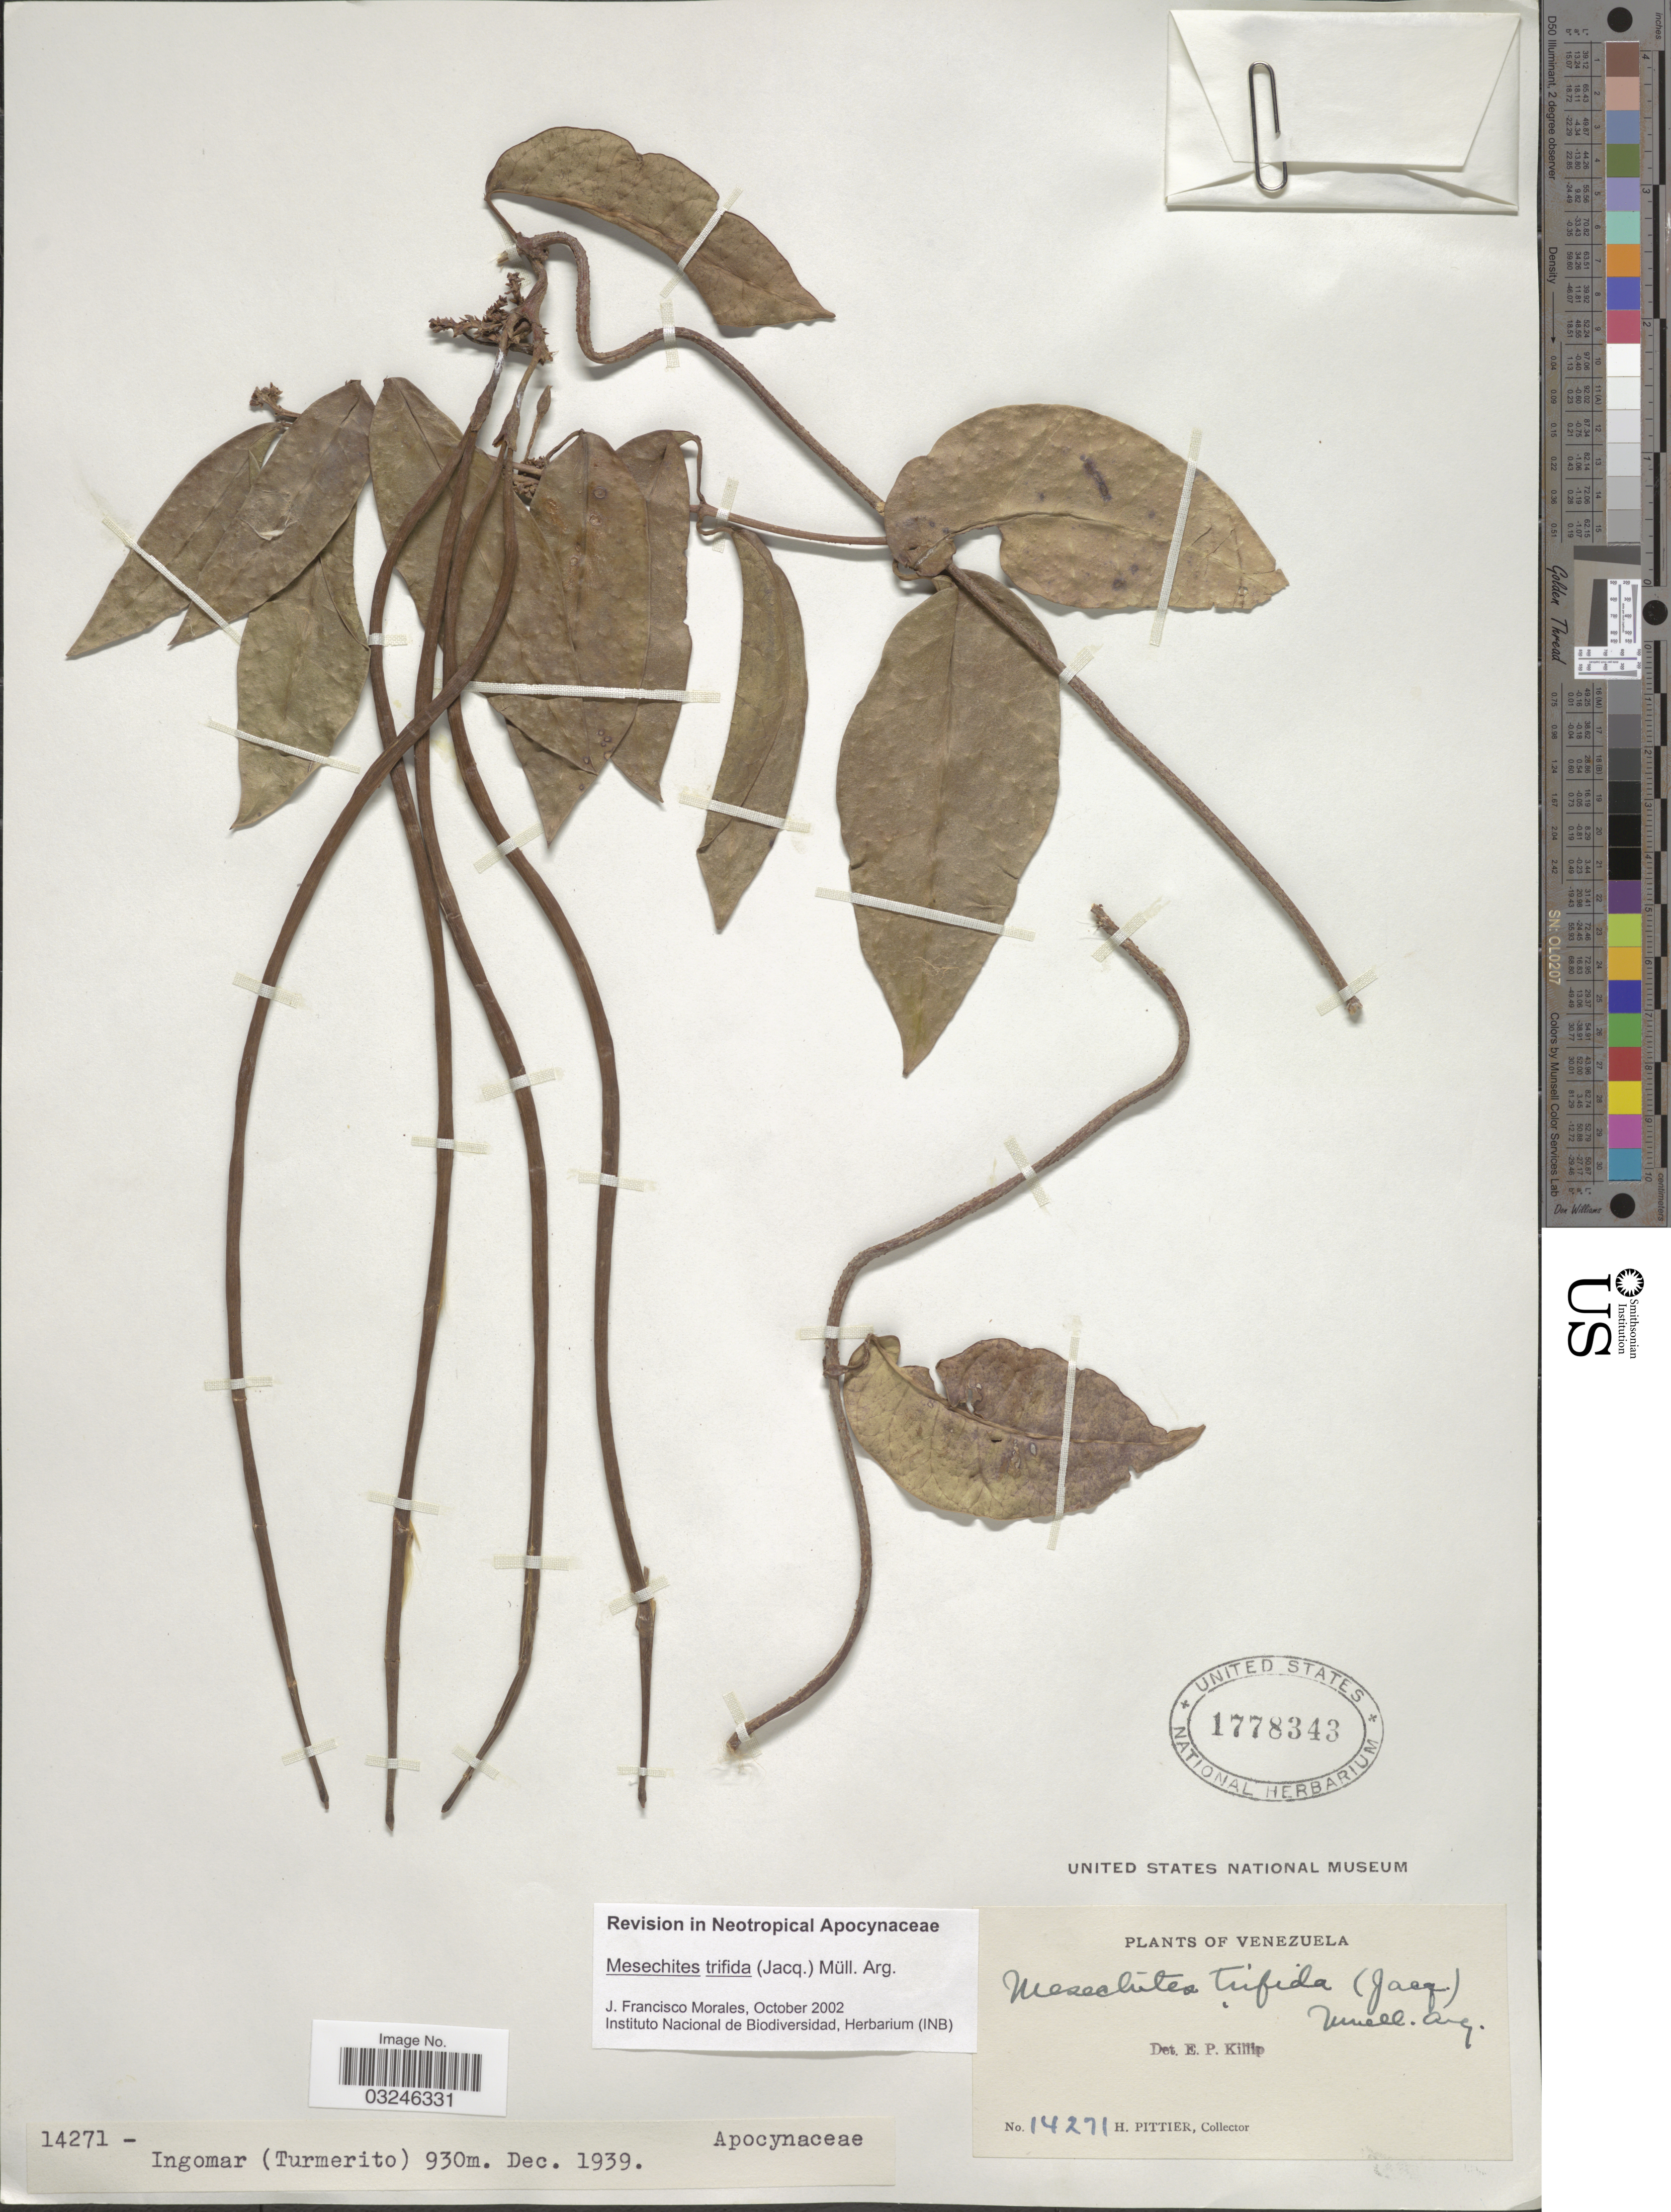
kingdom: Plantae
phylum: Tracheophyta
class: Magnoliopsida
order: Gentianales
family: Apocynaceae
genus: Mesechites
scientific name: Mesechites trifidus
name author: (Jacq.) Müll. Arg.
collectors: H. F. Pittier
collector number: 14271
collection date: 1939-12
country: Venezuela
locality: Ingomar (Turmerito).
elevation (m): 930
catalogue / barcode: US 1778343